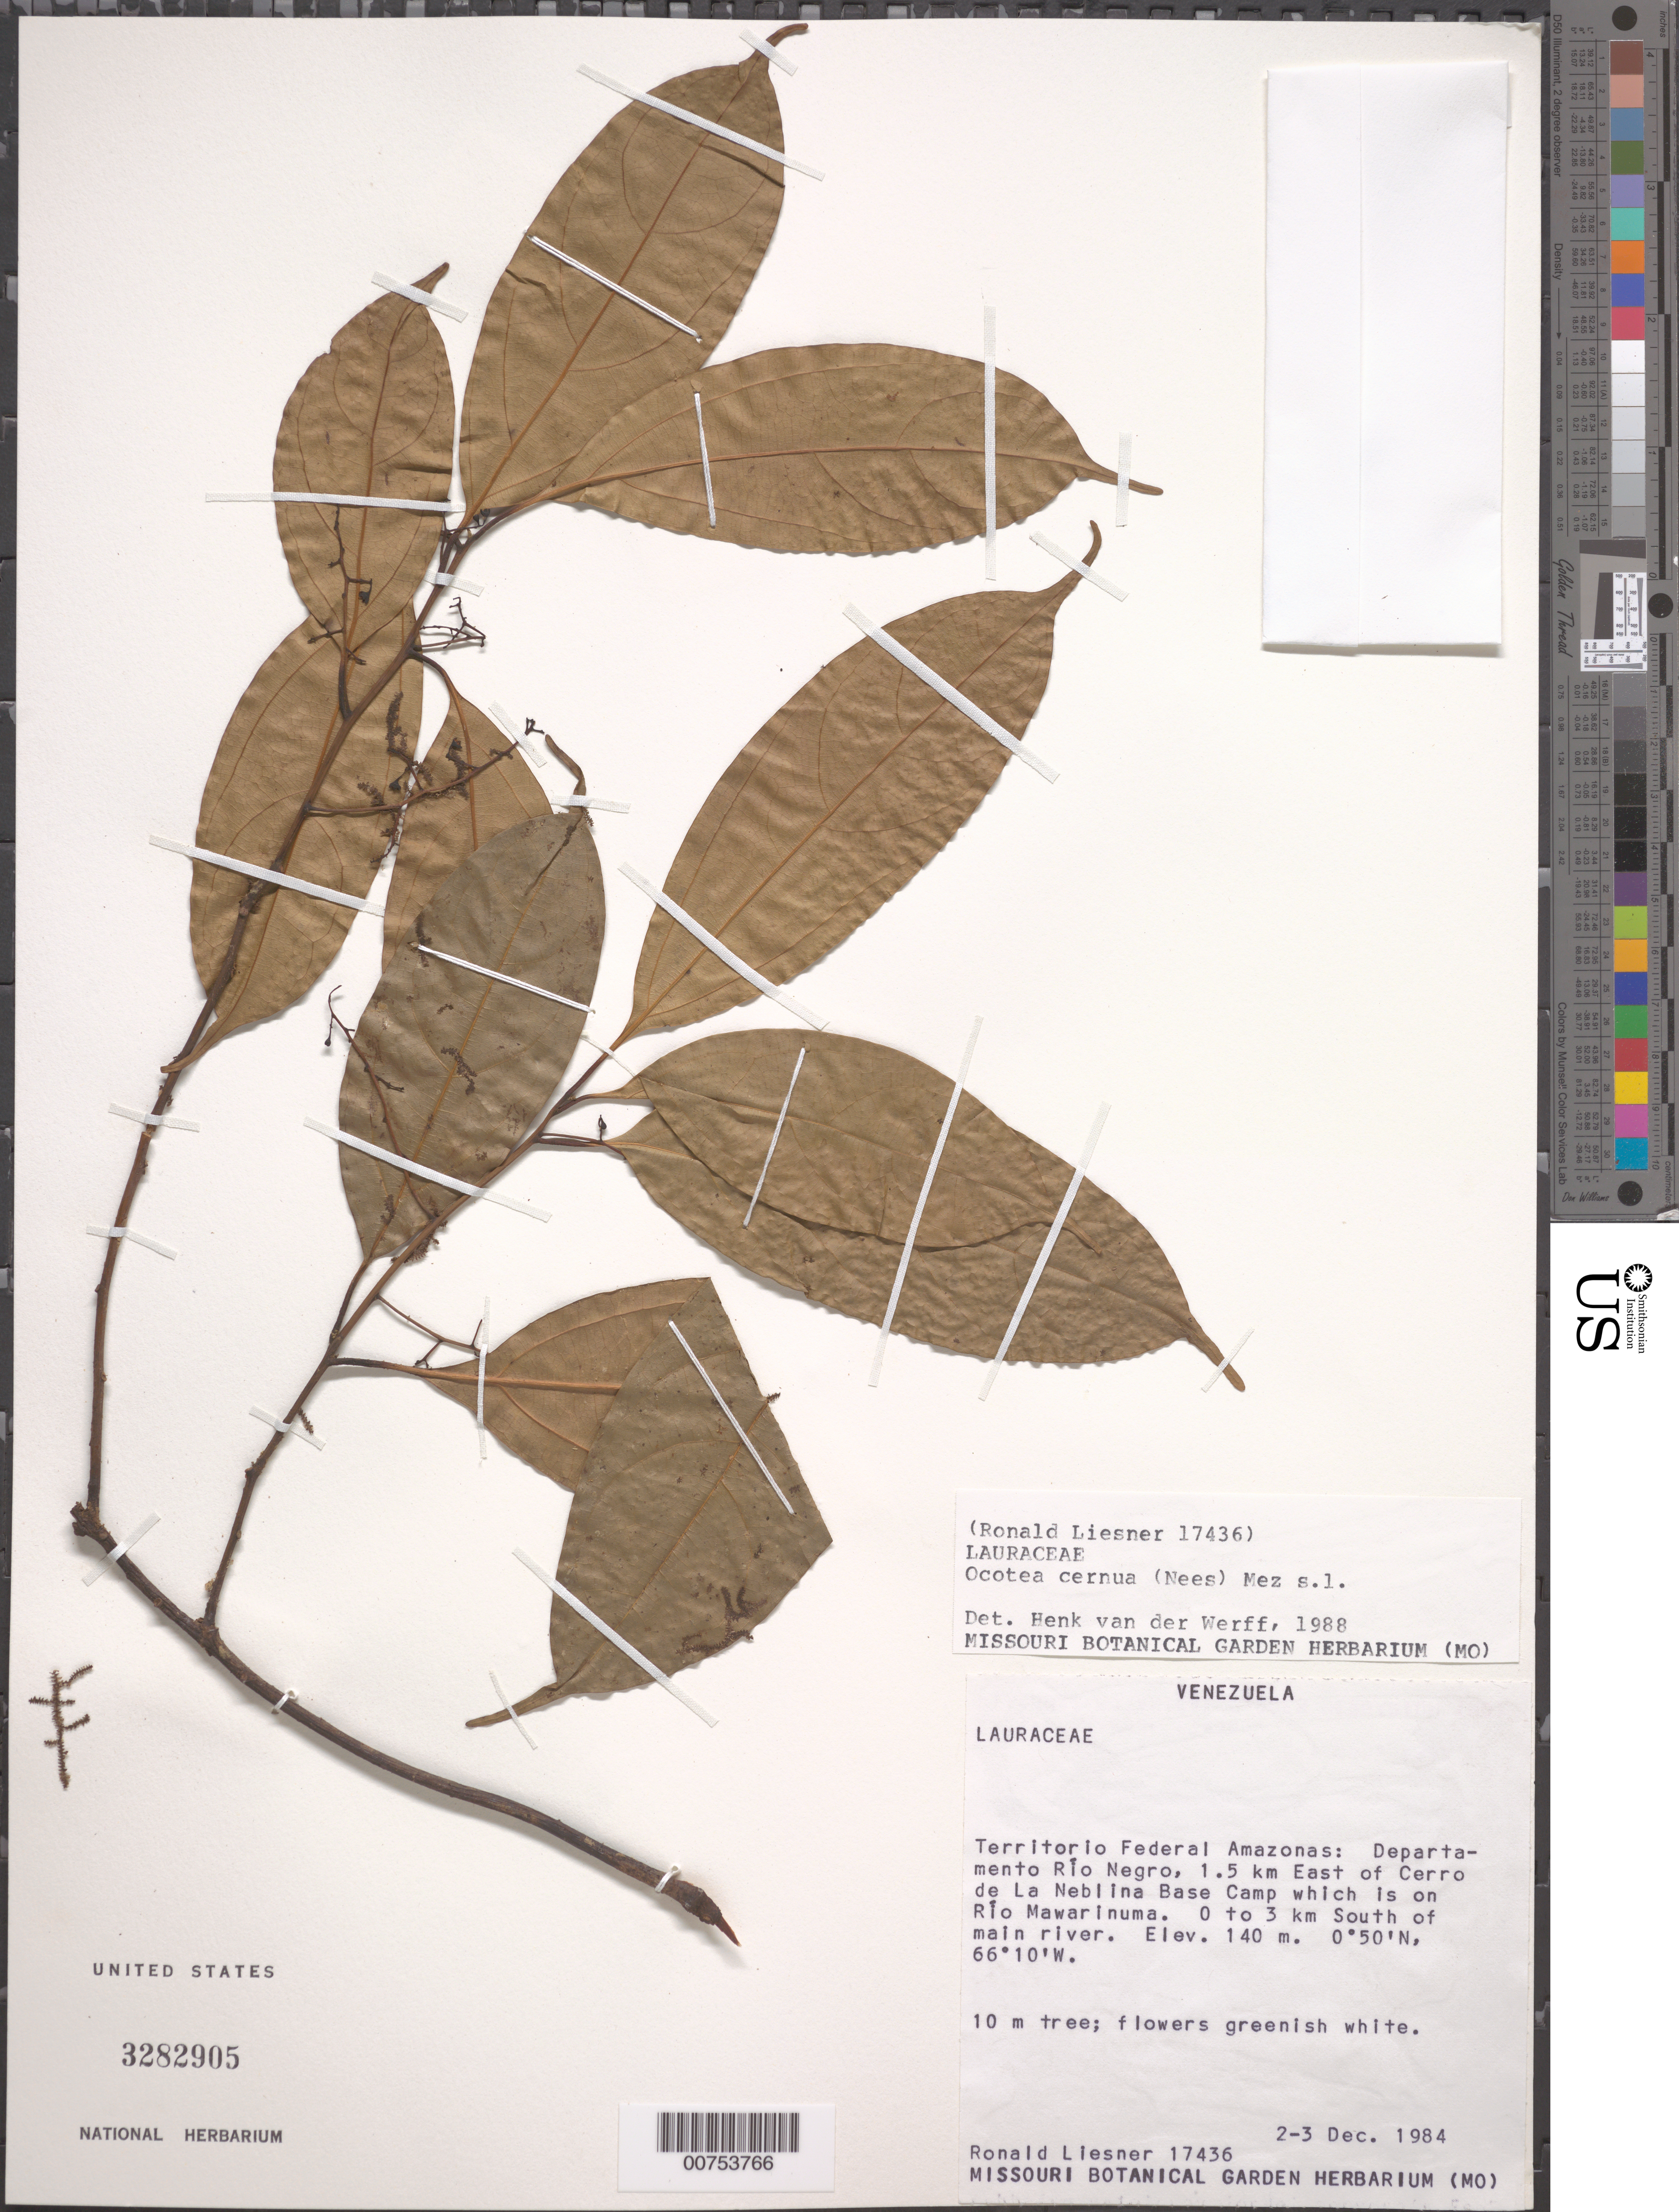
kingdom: Plantae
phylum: Tracheophyta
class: Magnoliopsida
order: Laurales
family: Lauraceae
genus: Ocotea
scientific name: Ocotea cernua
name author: (Nees) Mez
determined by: van der Werff, H., (MO), Missouri Botanical Garden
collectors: R. L. Liesner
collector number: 17436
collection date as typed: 2-Dec-84 to 3-Dec-84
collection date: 1984-12-02/1984-12-03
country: Venezuela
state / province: Amazonas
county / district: Río Negro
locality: Río Mawarinuma, 1.5 km E of Cerro de La Neblina Base Camp, 0-3 km S of main river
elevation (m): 140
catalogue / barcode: US 3282905